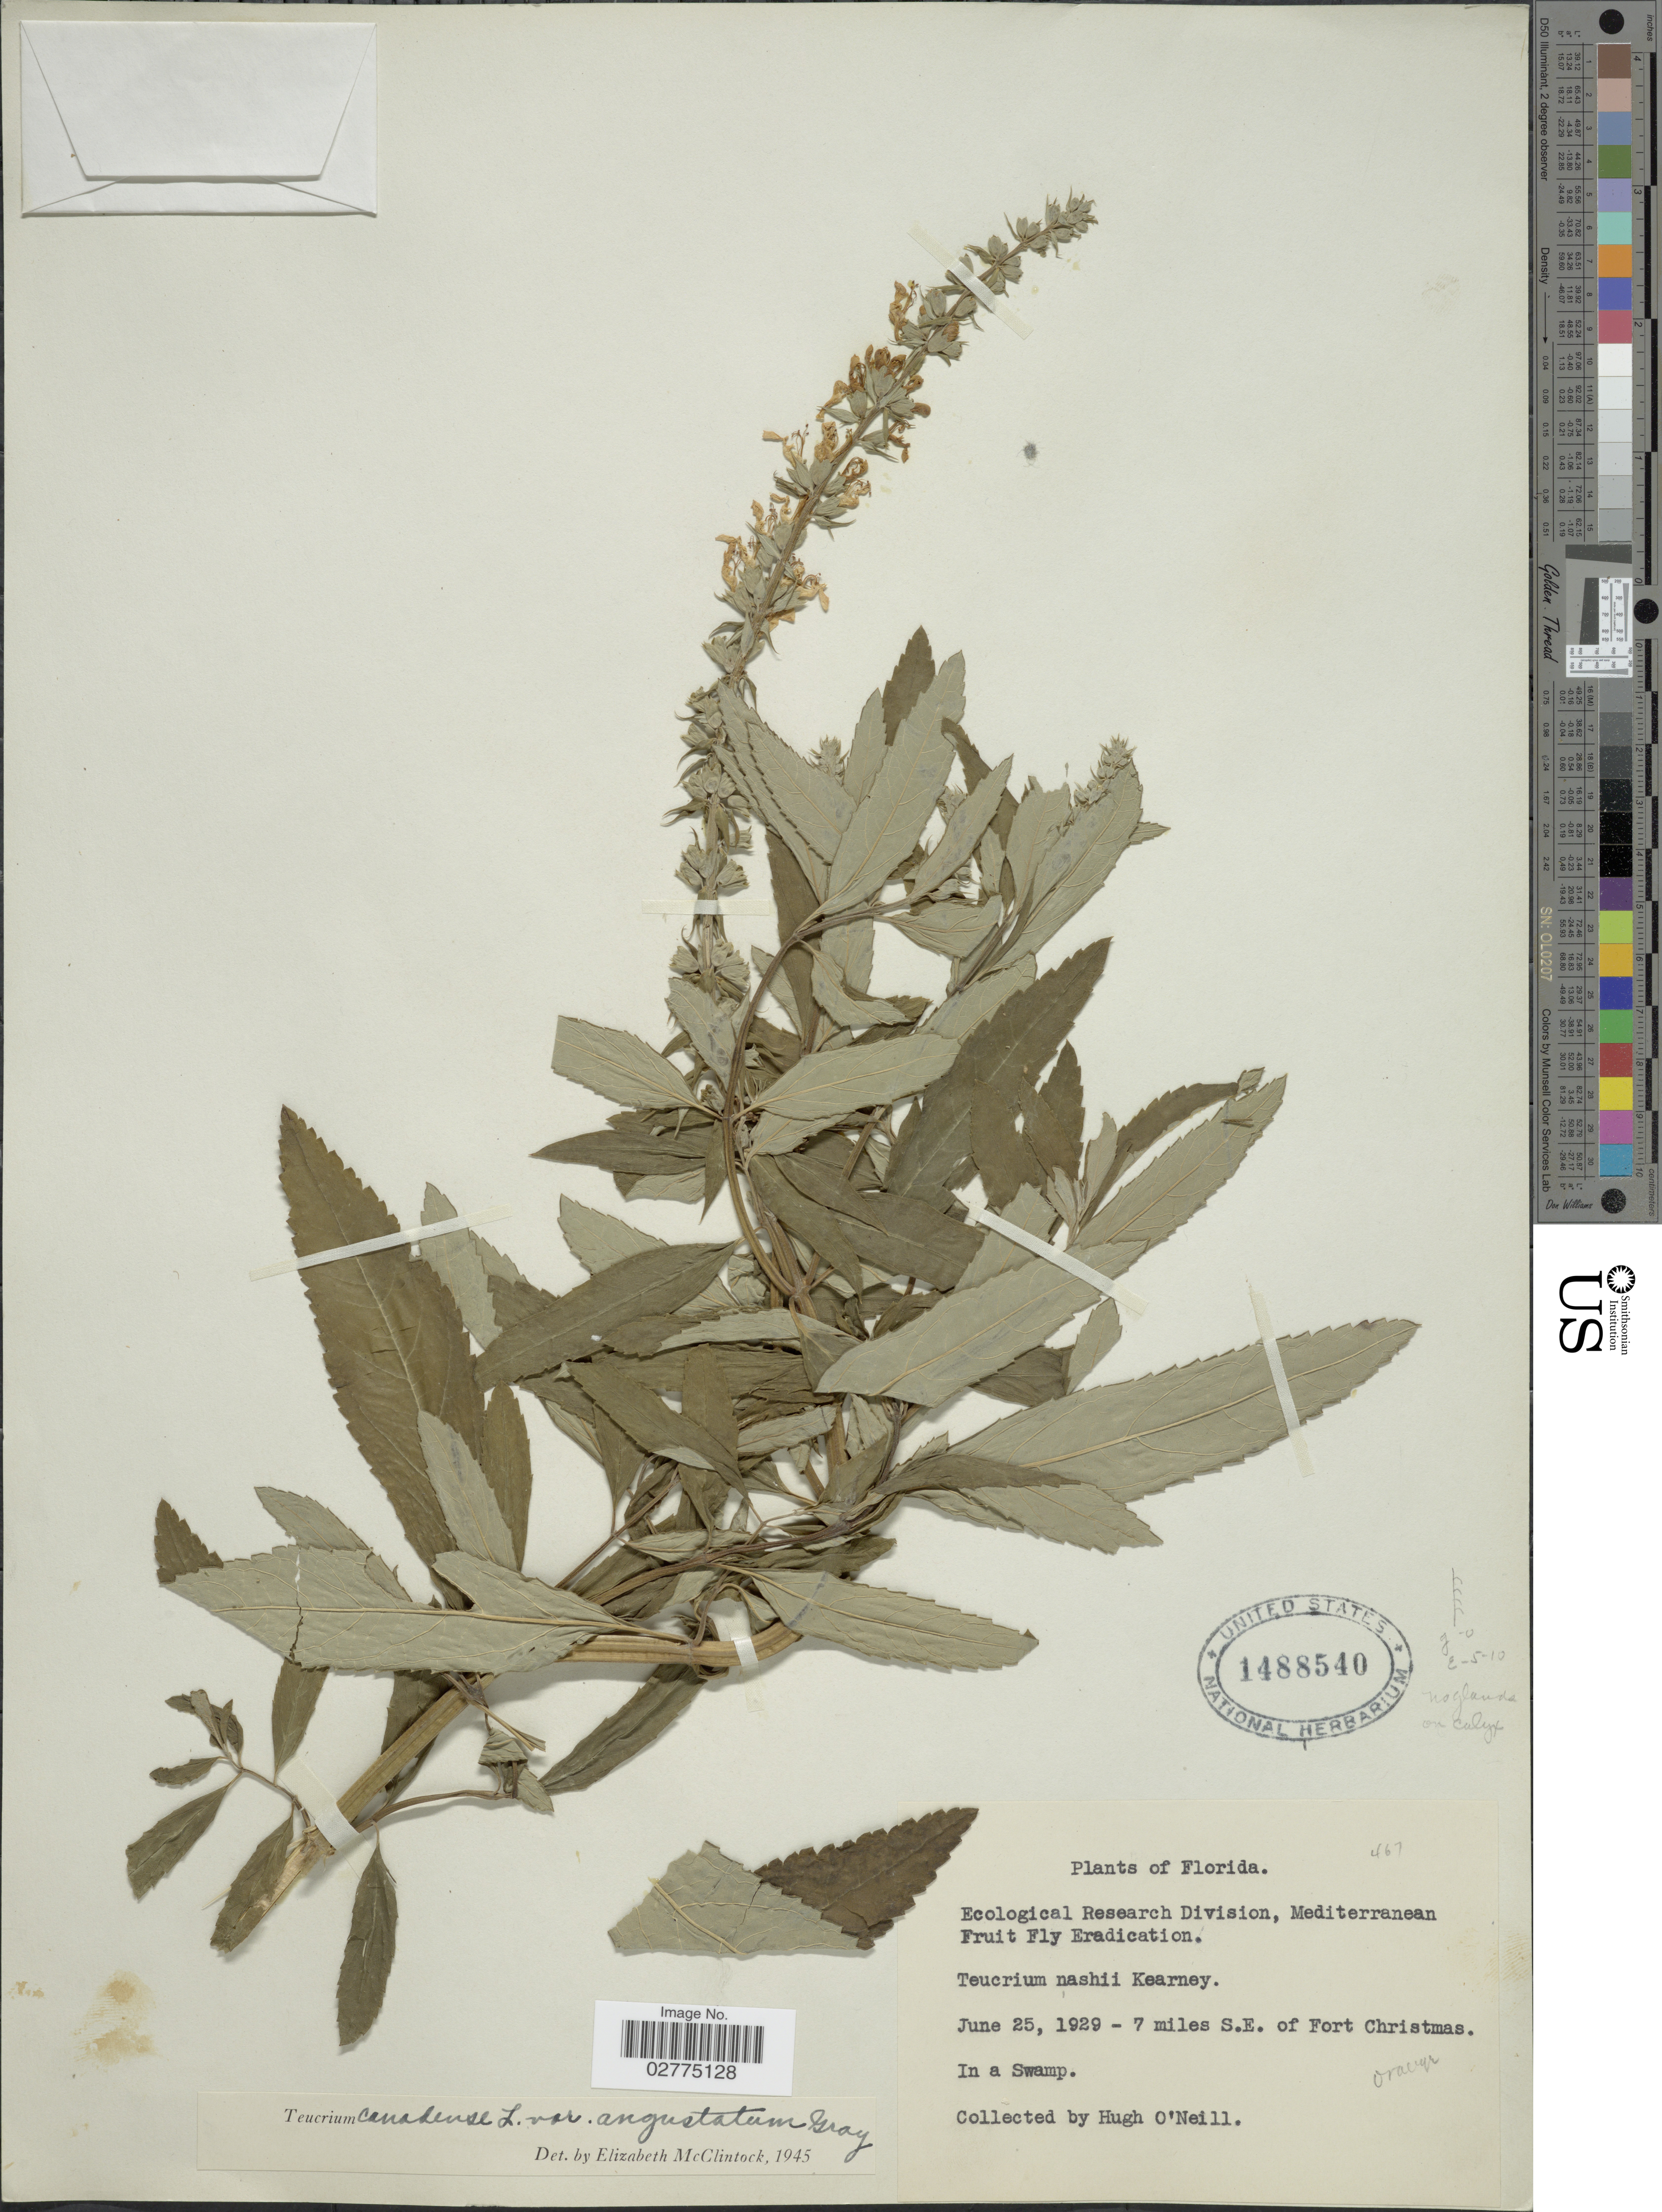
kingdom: Plantae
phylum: Tracheophyta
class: Magnoliopsida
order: Lamiales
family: Lamiaceae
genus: Teucrium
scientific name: Teucrium canadense var. angustatum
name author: A. Gray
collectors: H. O'Neill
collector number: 467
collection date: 1929-06-25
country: United States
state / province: Florida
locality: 7 miles S.E. of Fort Christmas, in a Swamp.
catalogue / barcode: US 1488540